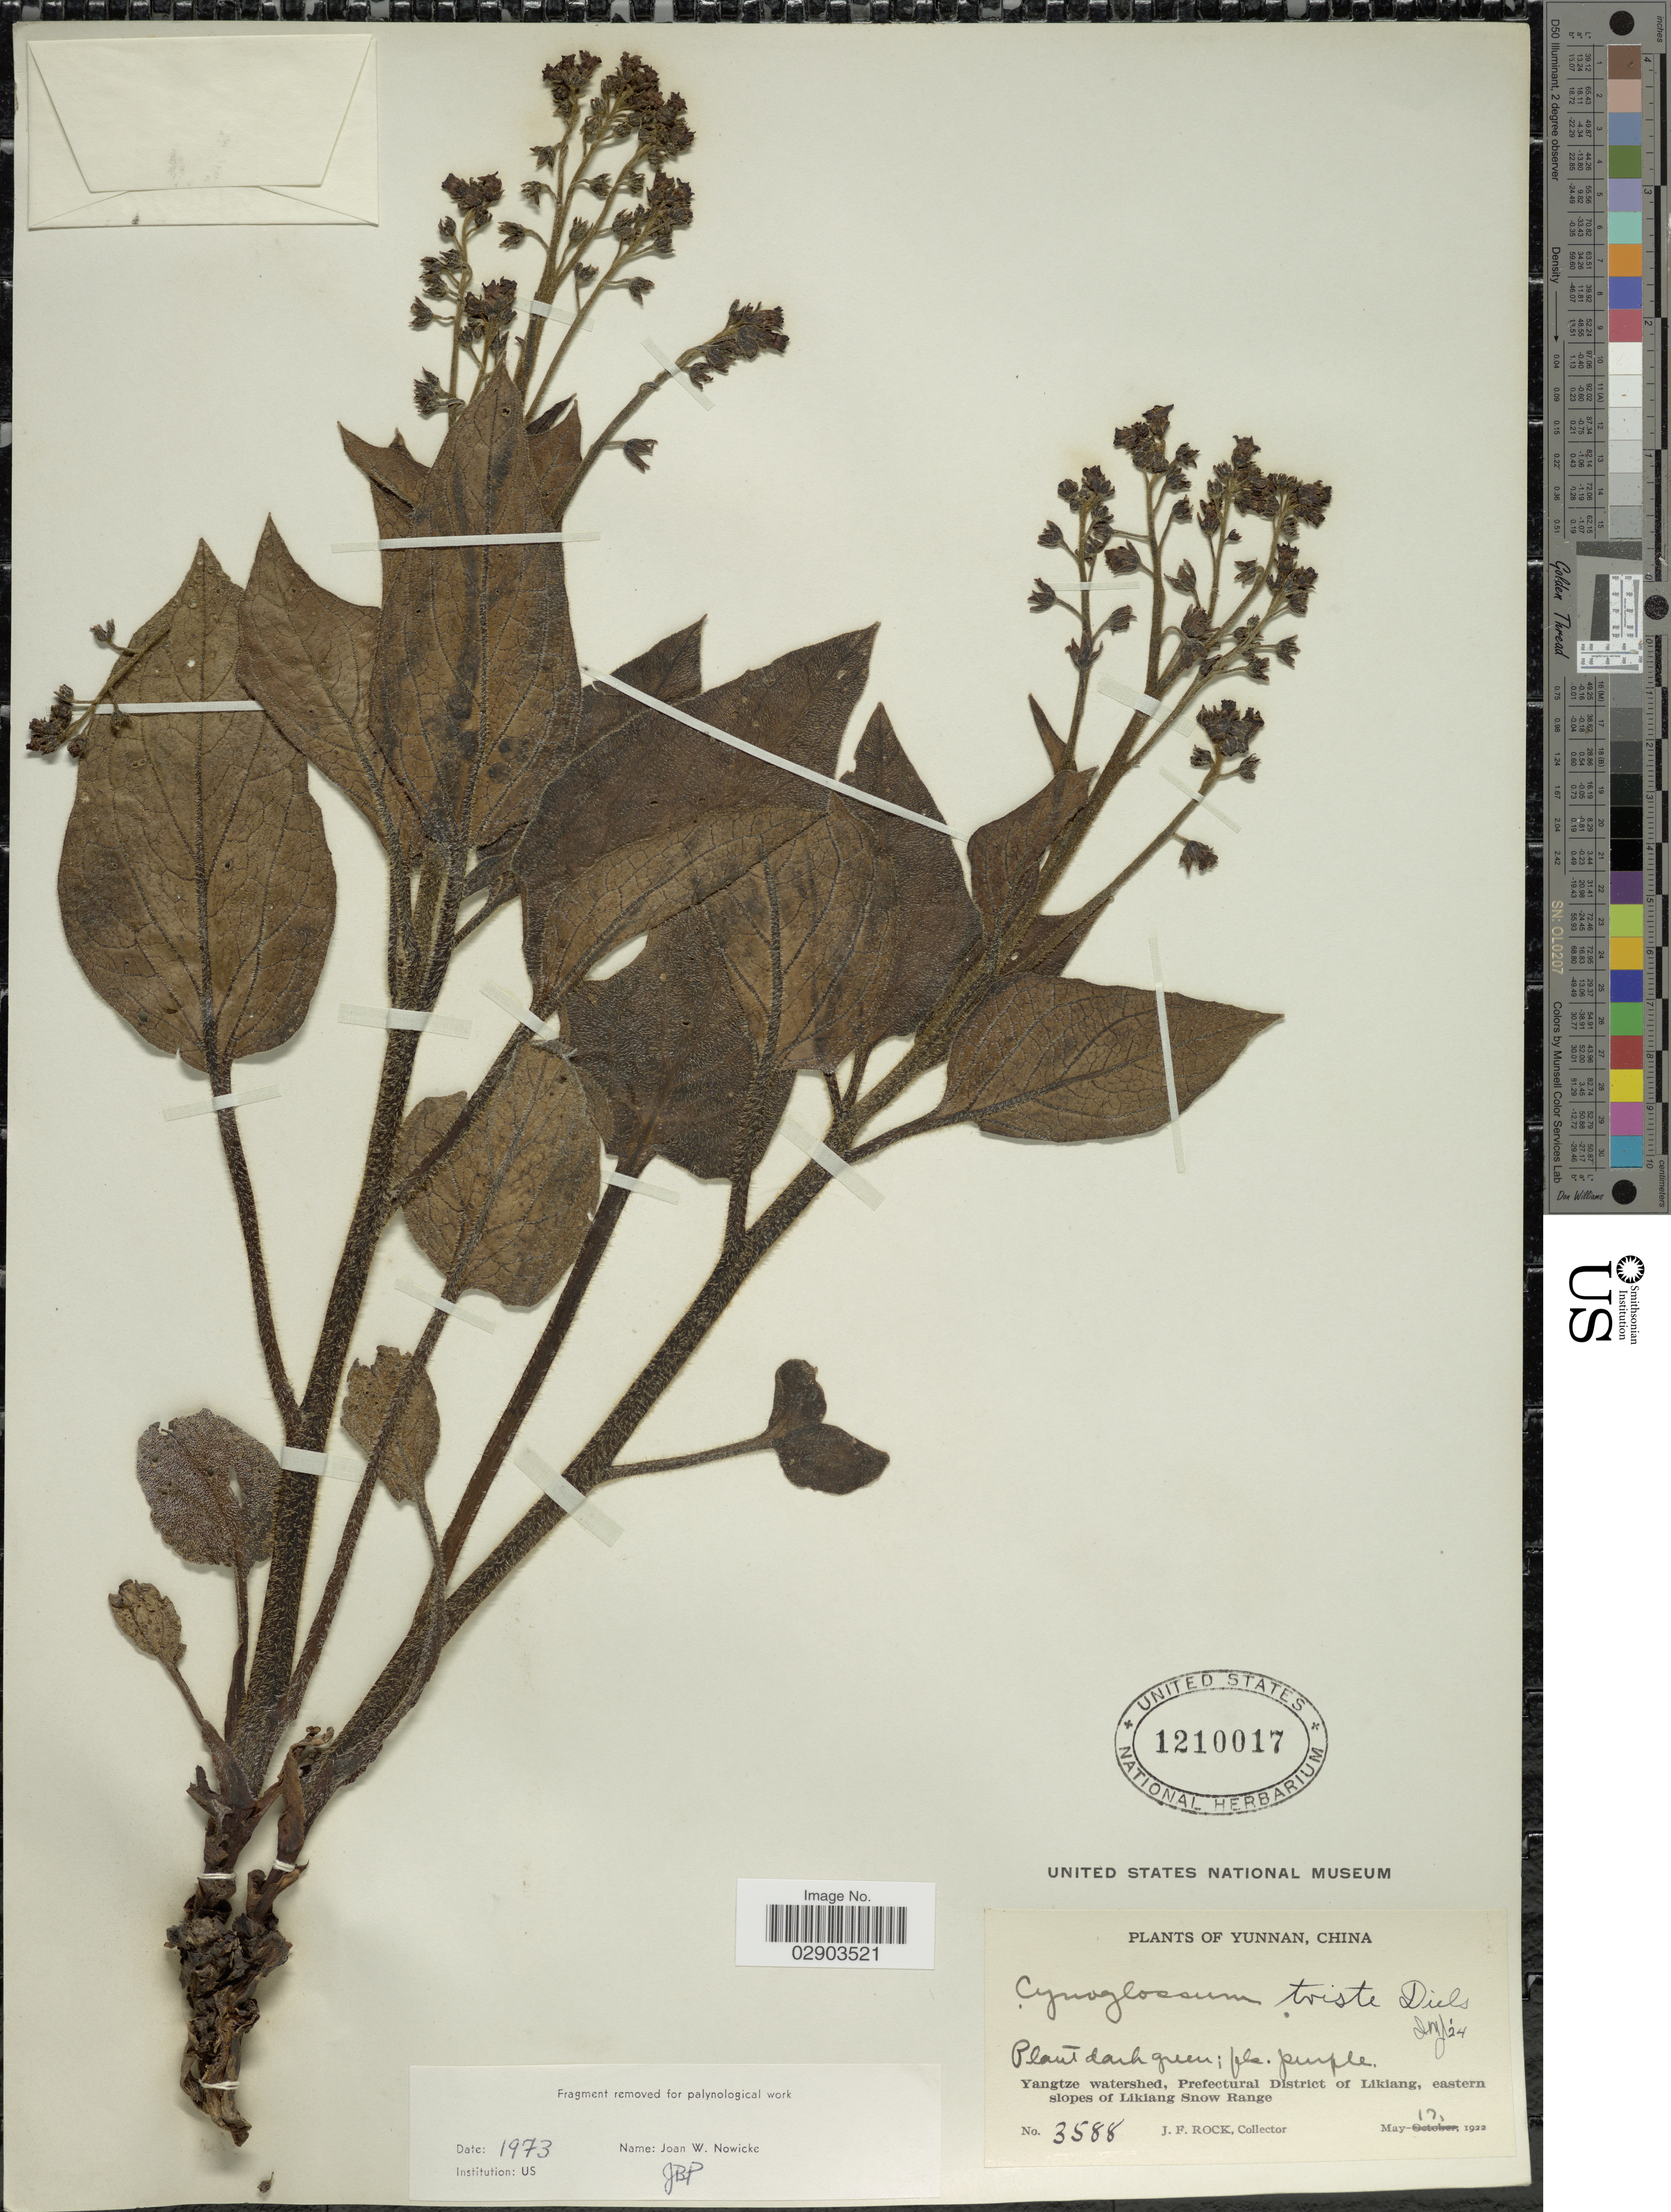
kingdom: Plantae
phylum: Tracheophyta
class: Magnoliopsida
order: Boraginales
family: Boraginaceae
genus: Cynoglossum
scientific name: Cynoglossum triste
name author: Diels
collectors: J. Rock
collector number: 3588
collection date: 1922-05-17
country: China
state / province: Yunnan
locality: Yangtze watershed, Prefectural District of Likiang, eastern slopes of Likiang Snow Range.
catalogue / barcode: US 1210017